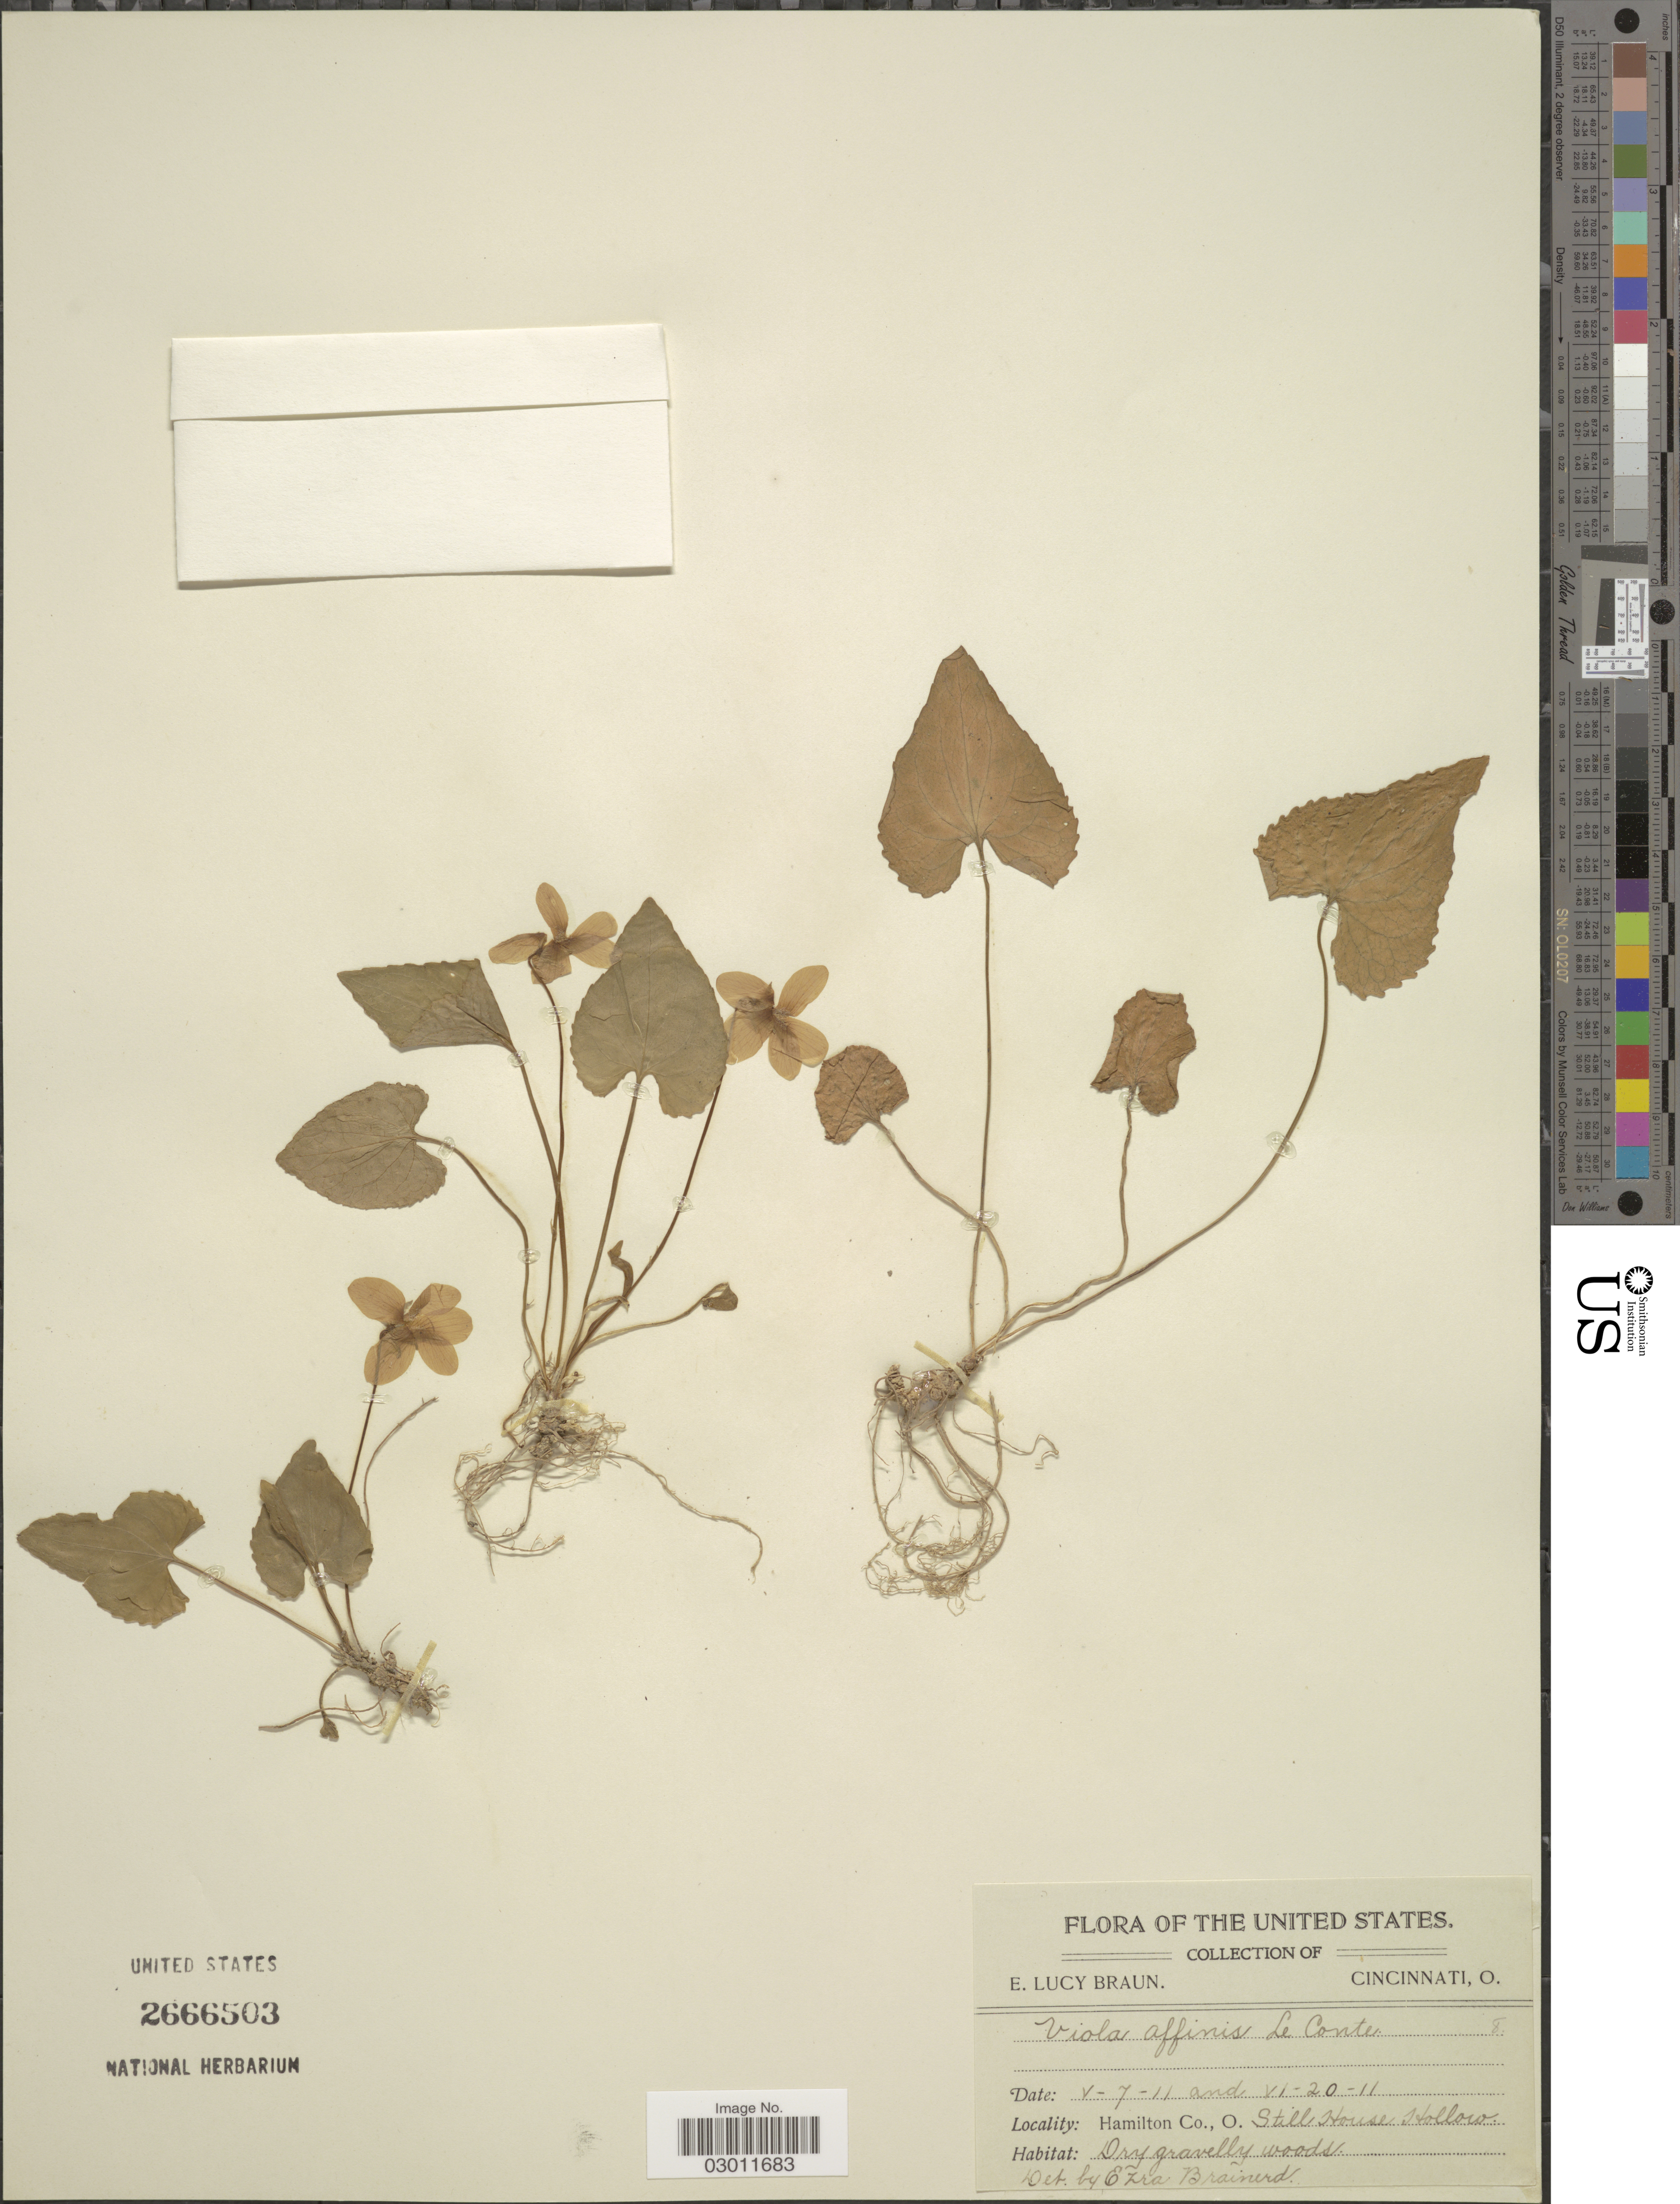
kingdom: Plantae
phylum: Tracheophyta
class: Magnoliopsida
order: Malpighiales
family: Violaceae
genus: Viola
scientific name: Viola affinis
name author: LeConte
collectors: E. L. Braun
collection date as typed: Transcribed d/m/y: 7/5/11 to 20/6/11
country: United States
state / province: Ohio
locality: Hamilton Co., Still House Hollow.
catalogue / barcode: US 2666503